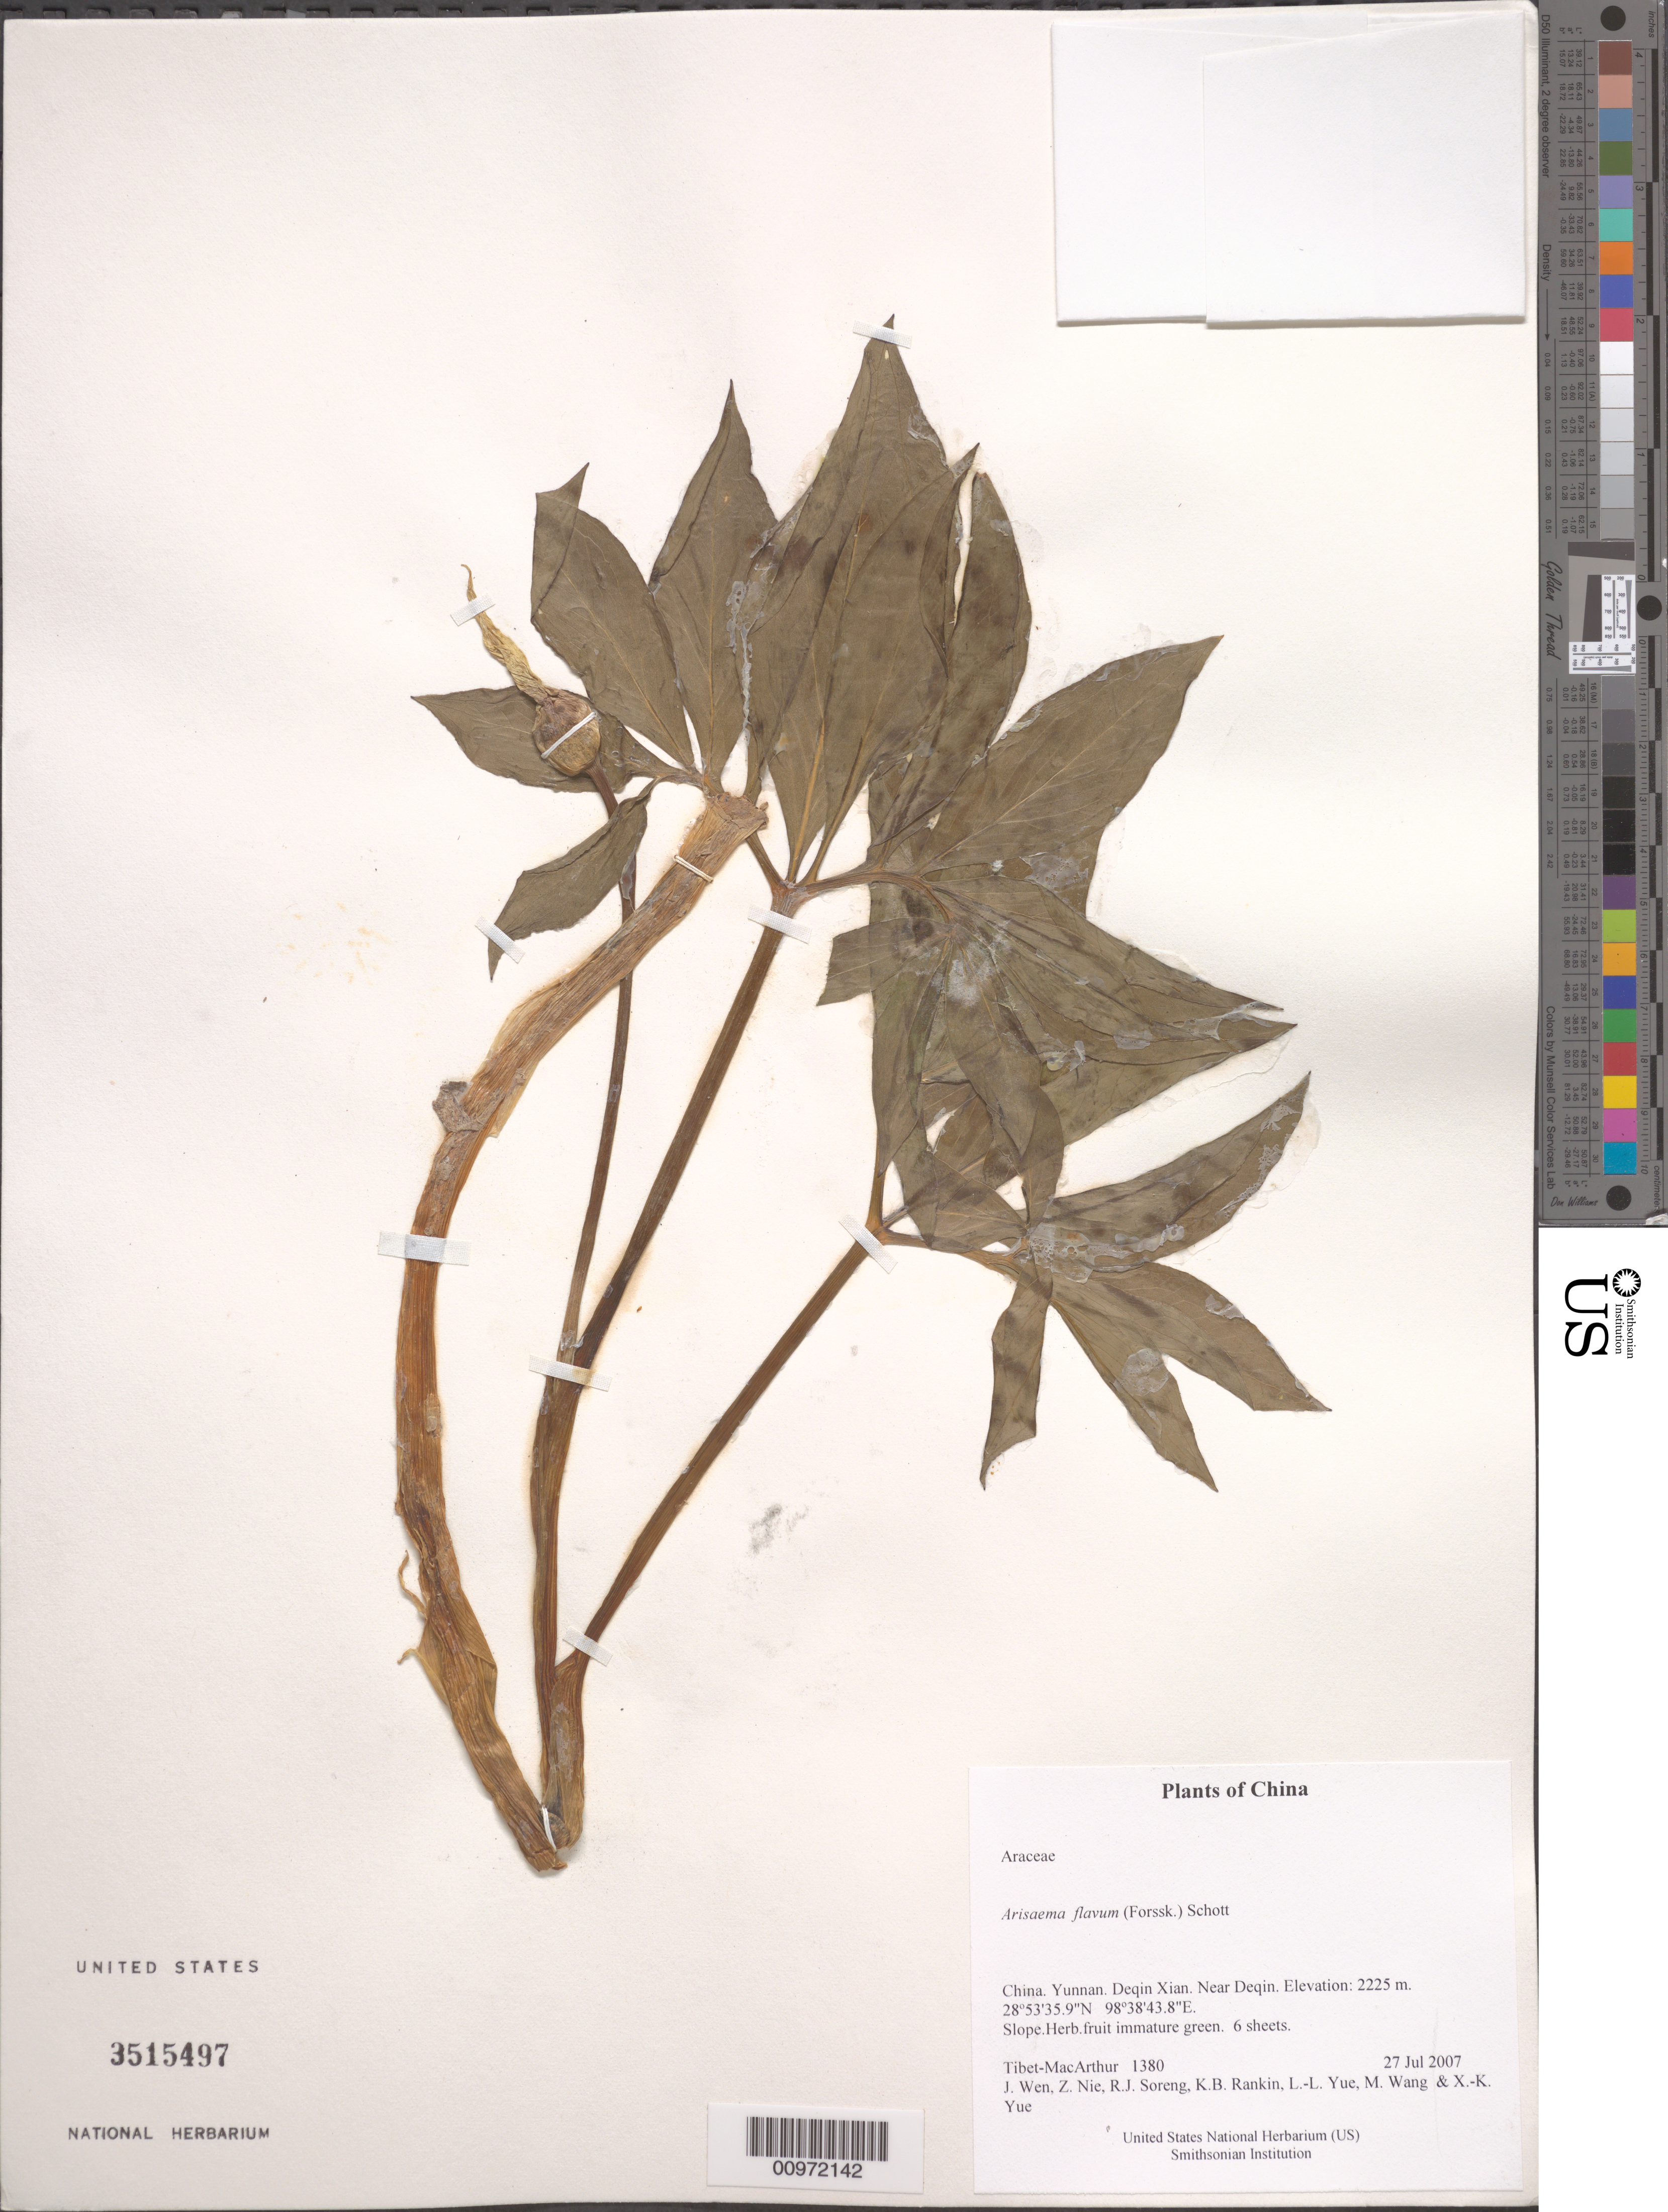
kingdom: Plantae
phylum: Tracheophyta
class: Liliopsida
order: Alismatales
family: Araceae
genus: Arisaema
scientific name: Arisaema flavum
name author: (Forssk.) Schott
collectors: Tibet-MacArthur, J. Wen, Z. Nie, R. J. Soreng, K. Rankin, L. Yue, M. Wang & X. Yue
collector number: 1380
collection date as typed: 27 Jul 2007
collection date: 2007-07-27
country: China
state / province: Yunnan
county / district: Deqin Xian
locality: Near Deqin.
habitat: Slope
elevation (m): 2225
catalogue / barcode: US 3515497